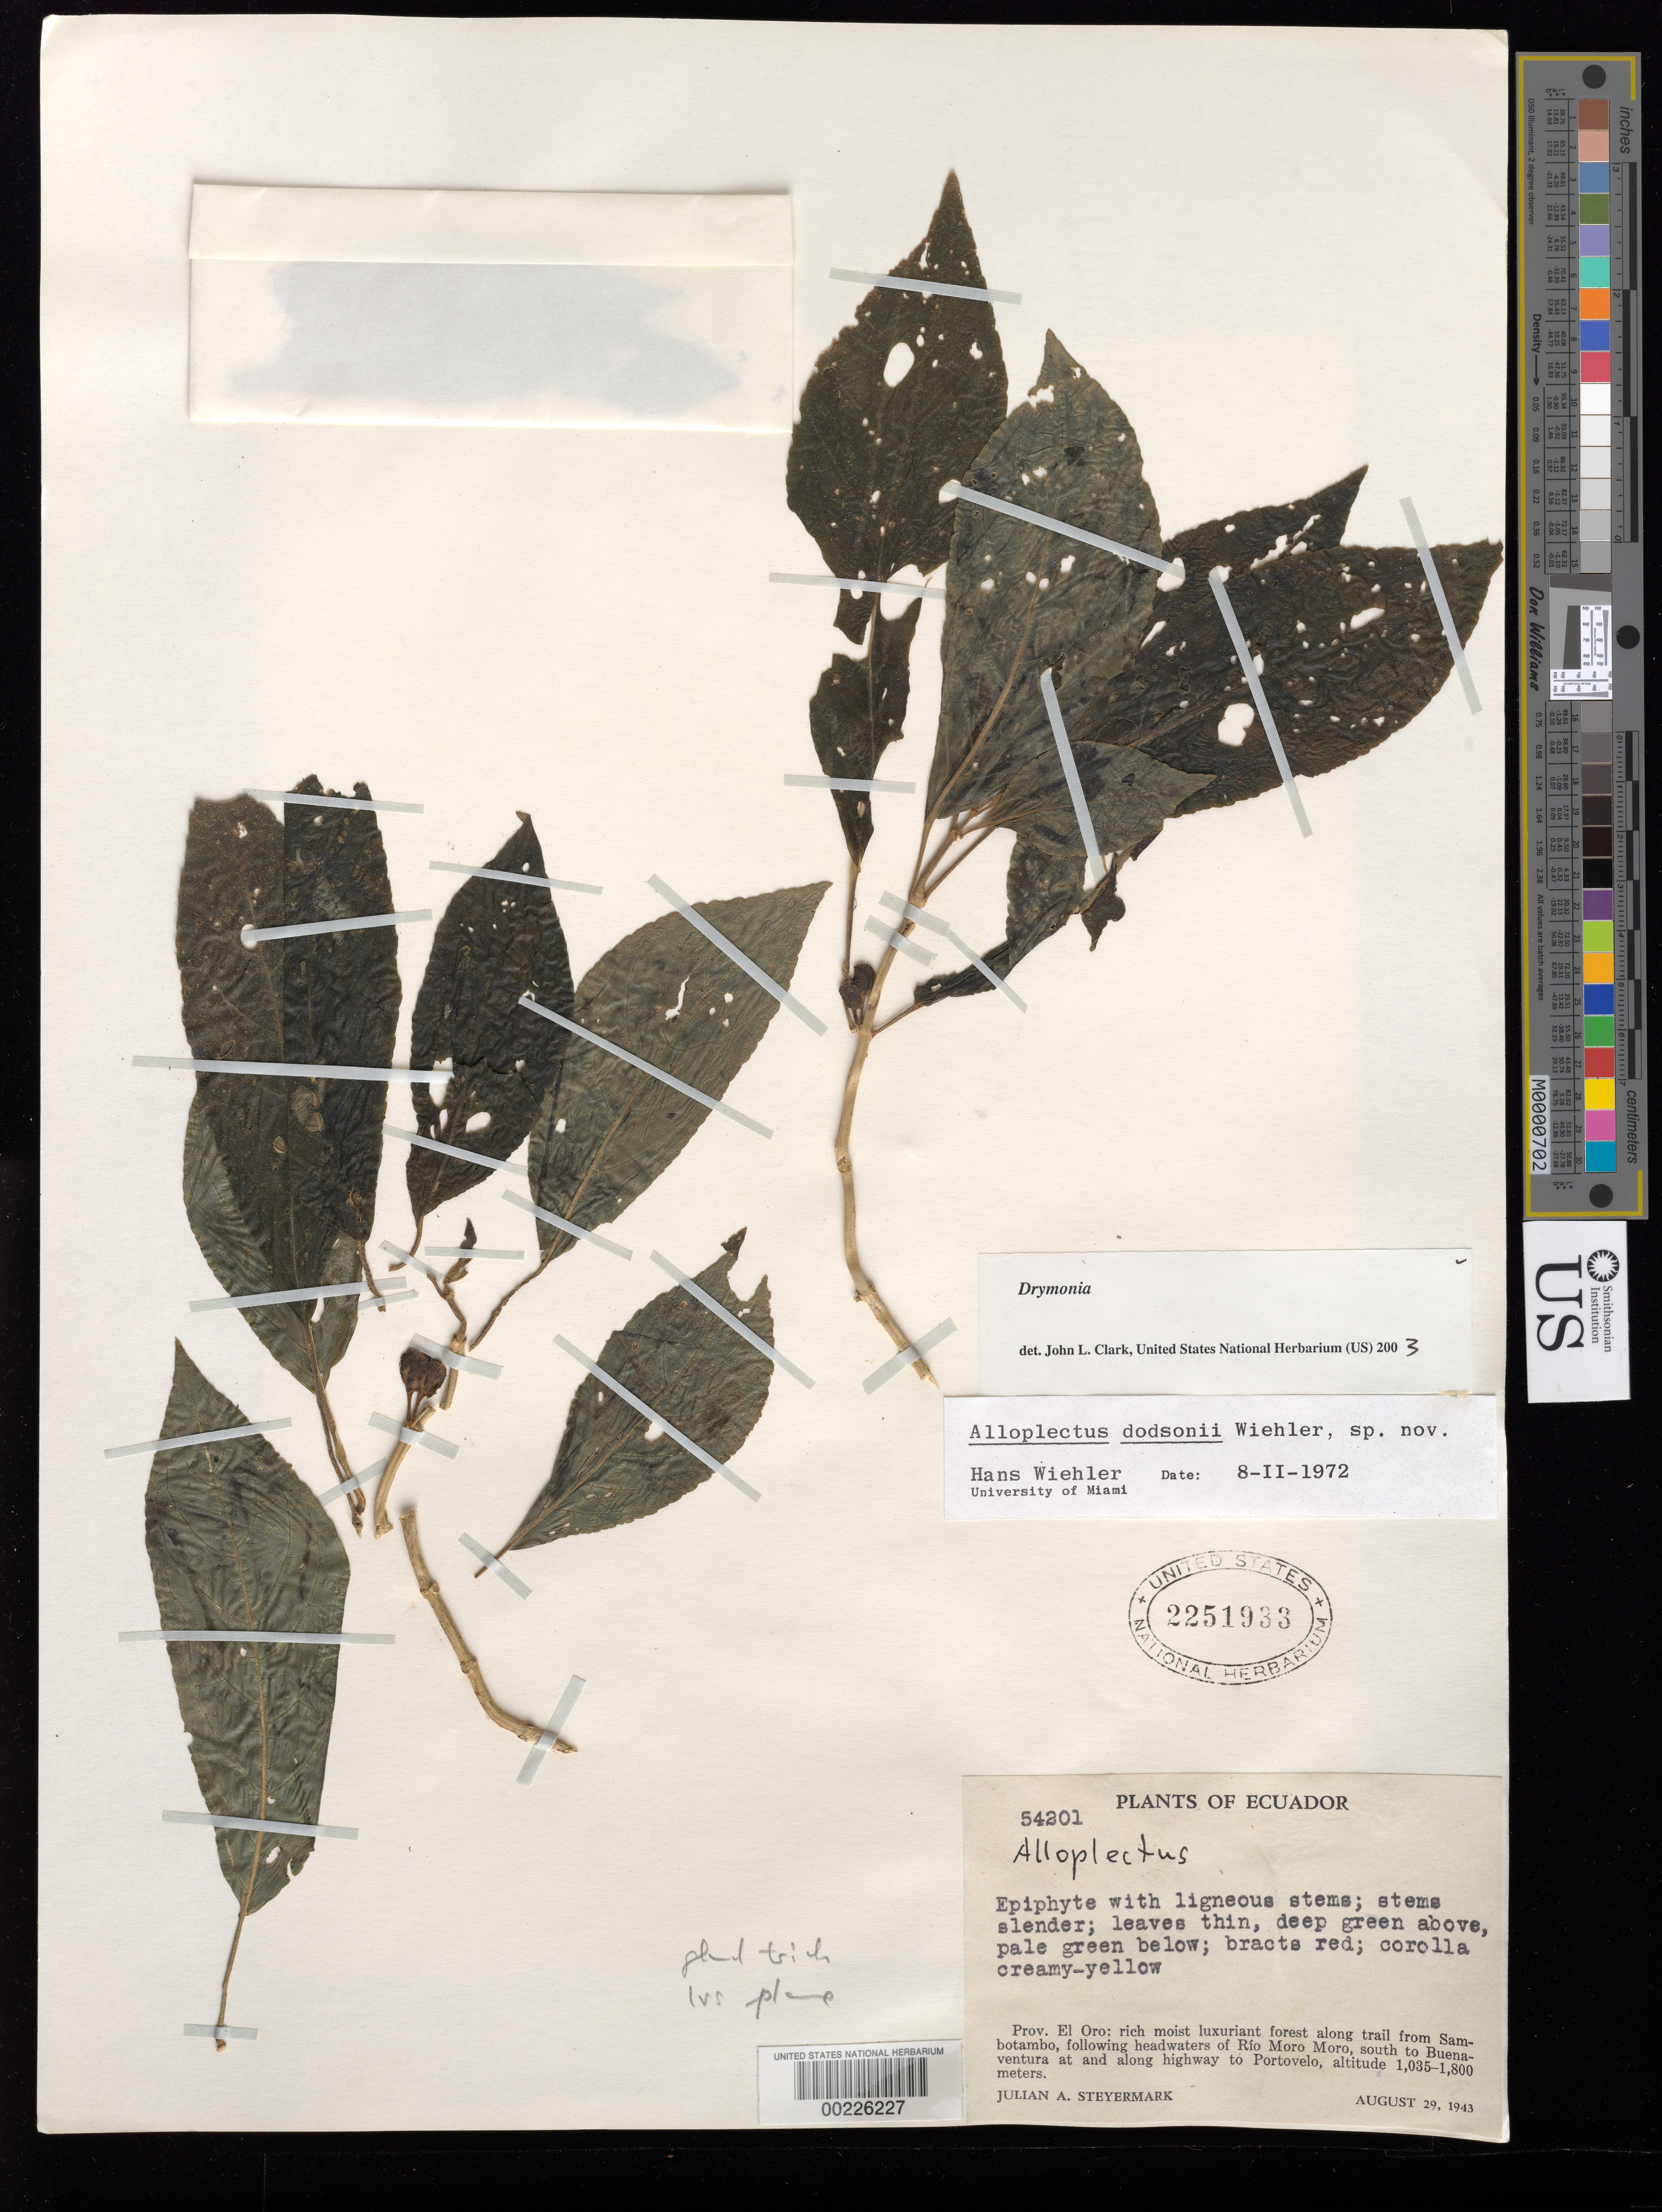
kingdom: Plantae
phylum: Tracheophyta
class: Magnoliopsida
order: Lamiales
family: Gesneriaceae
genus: Drymonia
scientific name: Drymonia tenuis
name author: (Benth.) J.L. Clark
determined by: Clark, J. L., (SEL), The Marie Selby Botanical Garden (UNITED STATES)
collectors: J. Steyermark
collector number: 54201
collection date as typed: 29 Aug 1943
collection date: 1943-08-29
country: Ecuador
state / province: El Oro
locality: Along trail from Sambotambo, following headwaters of Rio Moro Moro, S to Buenaventura at & along highwayto Portovelo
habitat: Rich moist luxuriant forest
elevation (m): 1035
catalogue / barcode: US 2251933